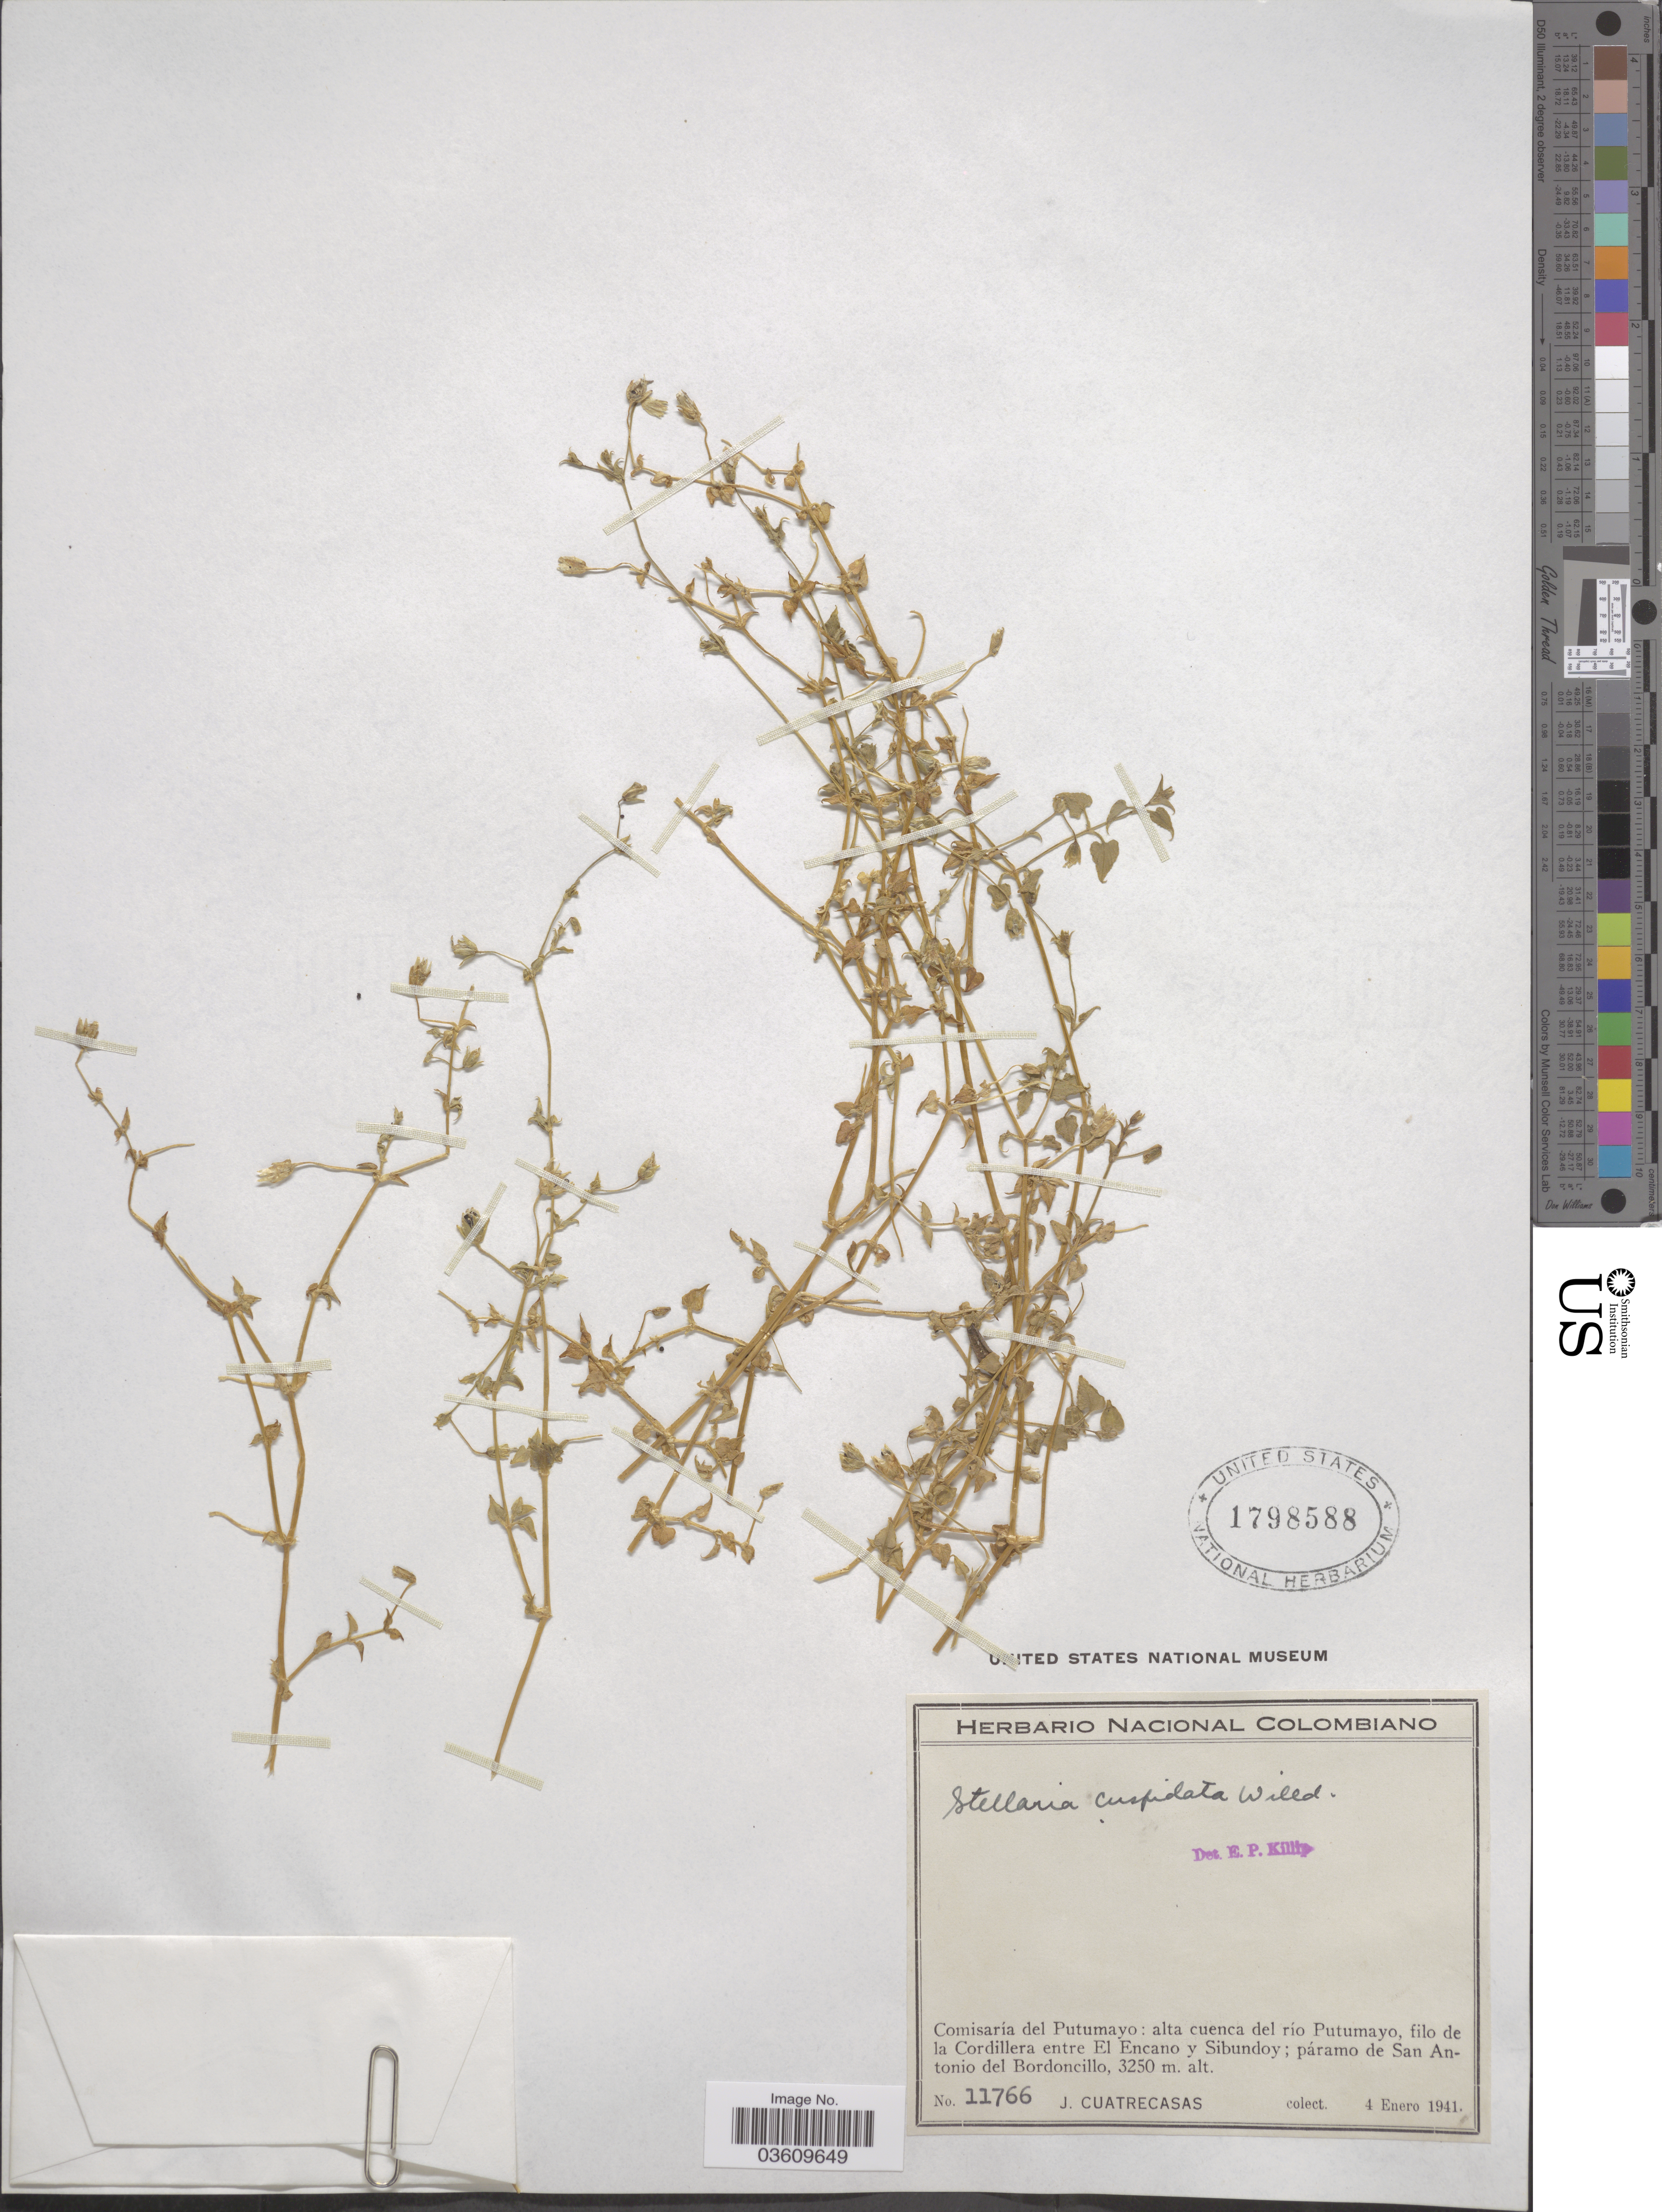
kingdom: Plantae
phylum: Tracheophyta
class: Magnoliopsida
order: Caryophyllales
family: Caryophyllaceae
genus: Stellaria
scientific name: Stellaria cuspidata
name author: Willd. ex Schltdl.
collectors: J. Cuatrecasas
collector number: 11766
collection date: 1941-01-04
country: Colombia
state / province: Putumayo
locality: Comisaría del Putumayo: alta cuenca del río Putumayo, filo de Cordillera entre El Encano y Sibundoy; páramo de San Antonio del Bordoncillo.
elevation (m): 3250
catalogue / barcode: US 1798588